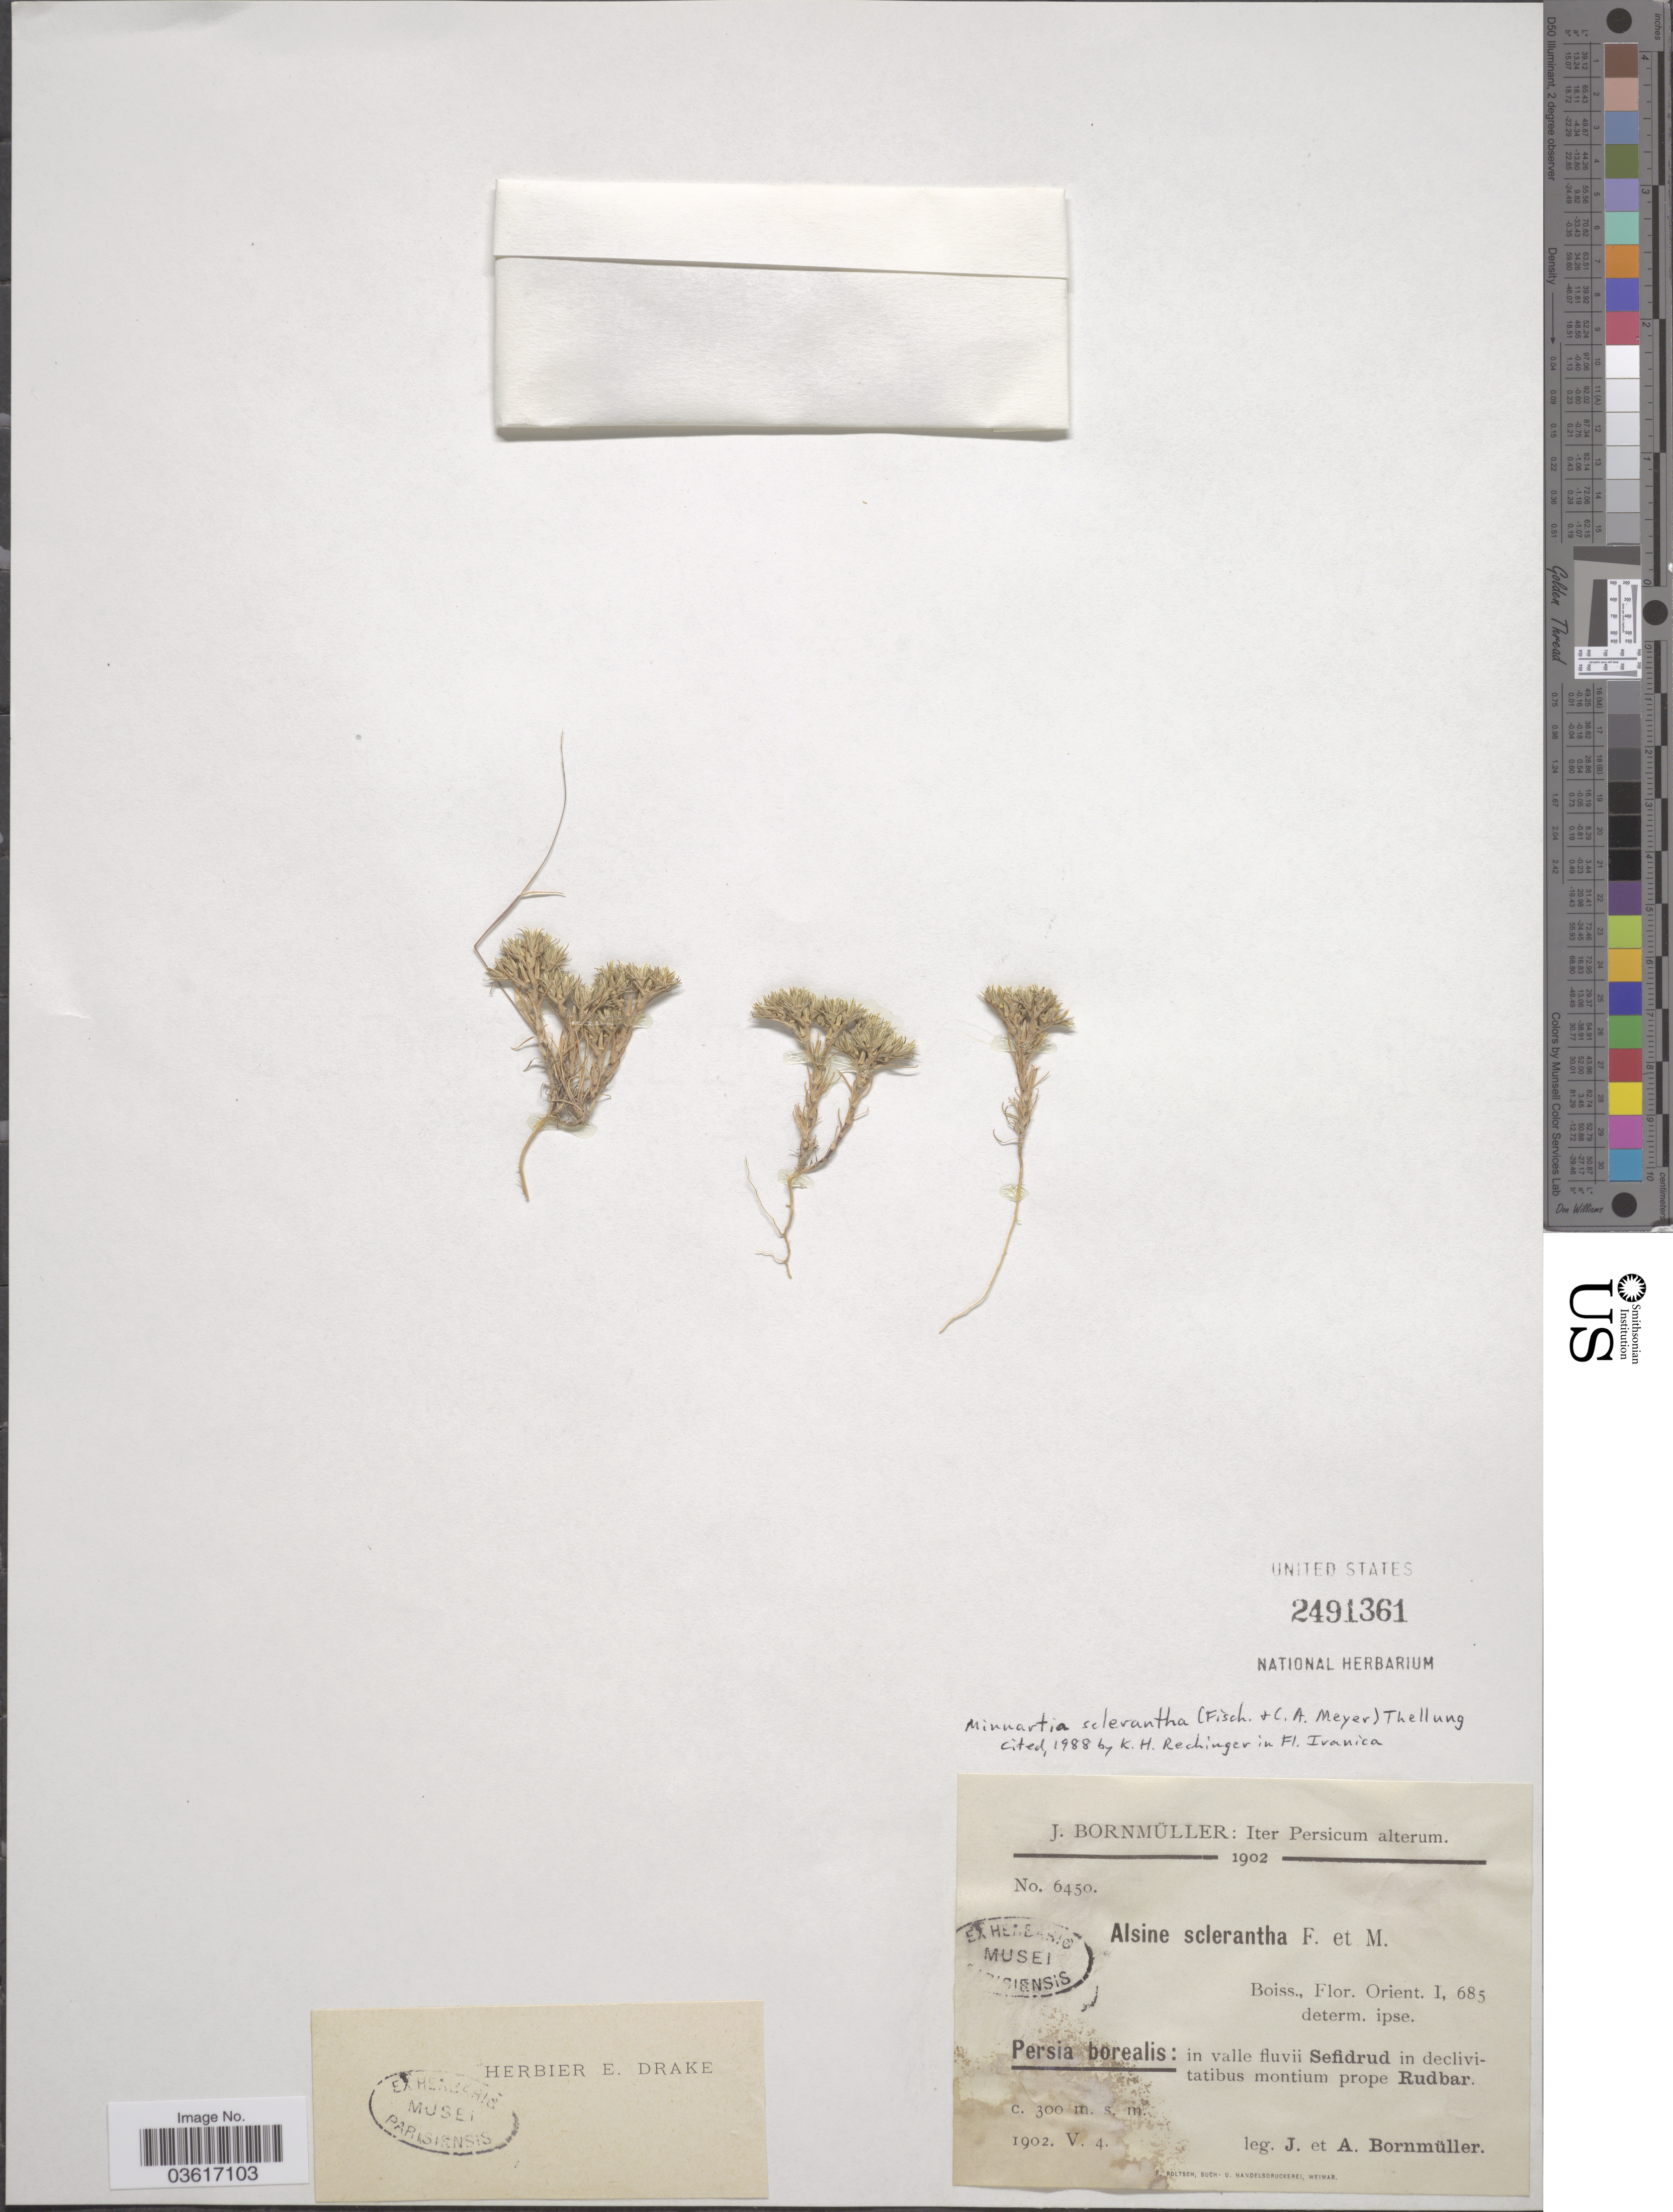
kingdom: Plantae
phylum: Tracheophyta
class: Magnoliopsida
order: Caryophyllales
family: Caryophyllaceae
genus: Minuartia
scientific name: Minuartia sclerantha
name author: Thell.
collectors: J. Bornmüller & A. Bornmüller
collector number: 6450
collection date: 1902-05-04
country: Iran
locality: Persia borealis: in valle fluvii Sefidrud in declivitatibus montium prope Rudbar.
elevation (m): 300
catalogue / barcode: US 2491361